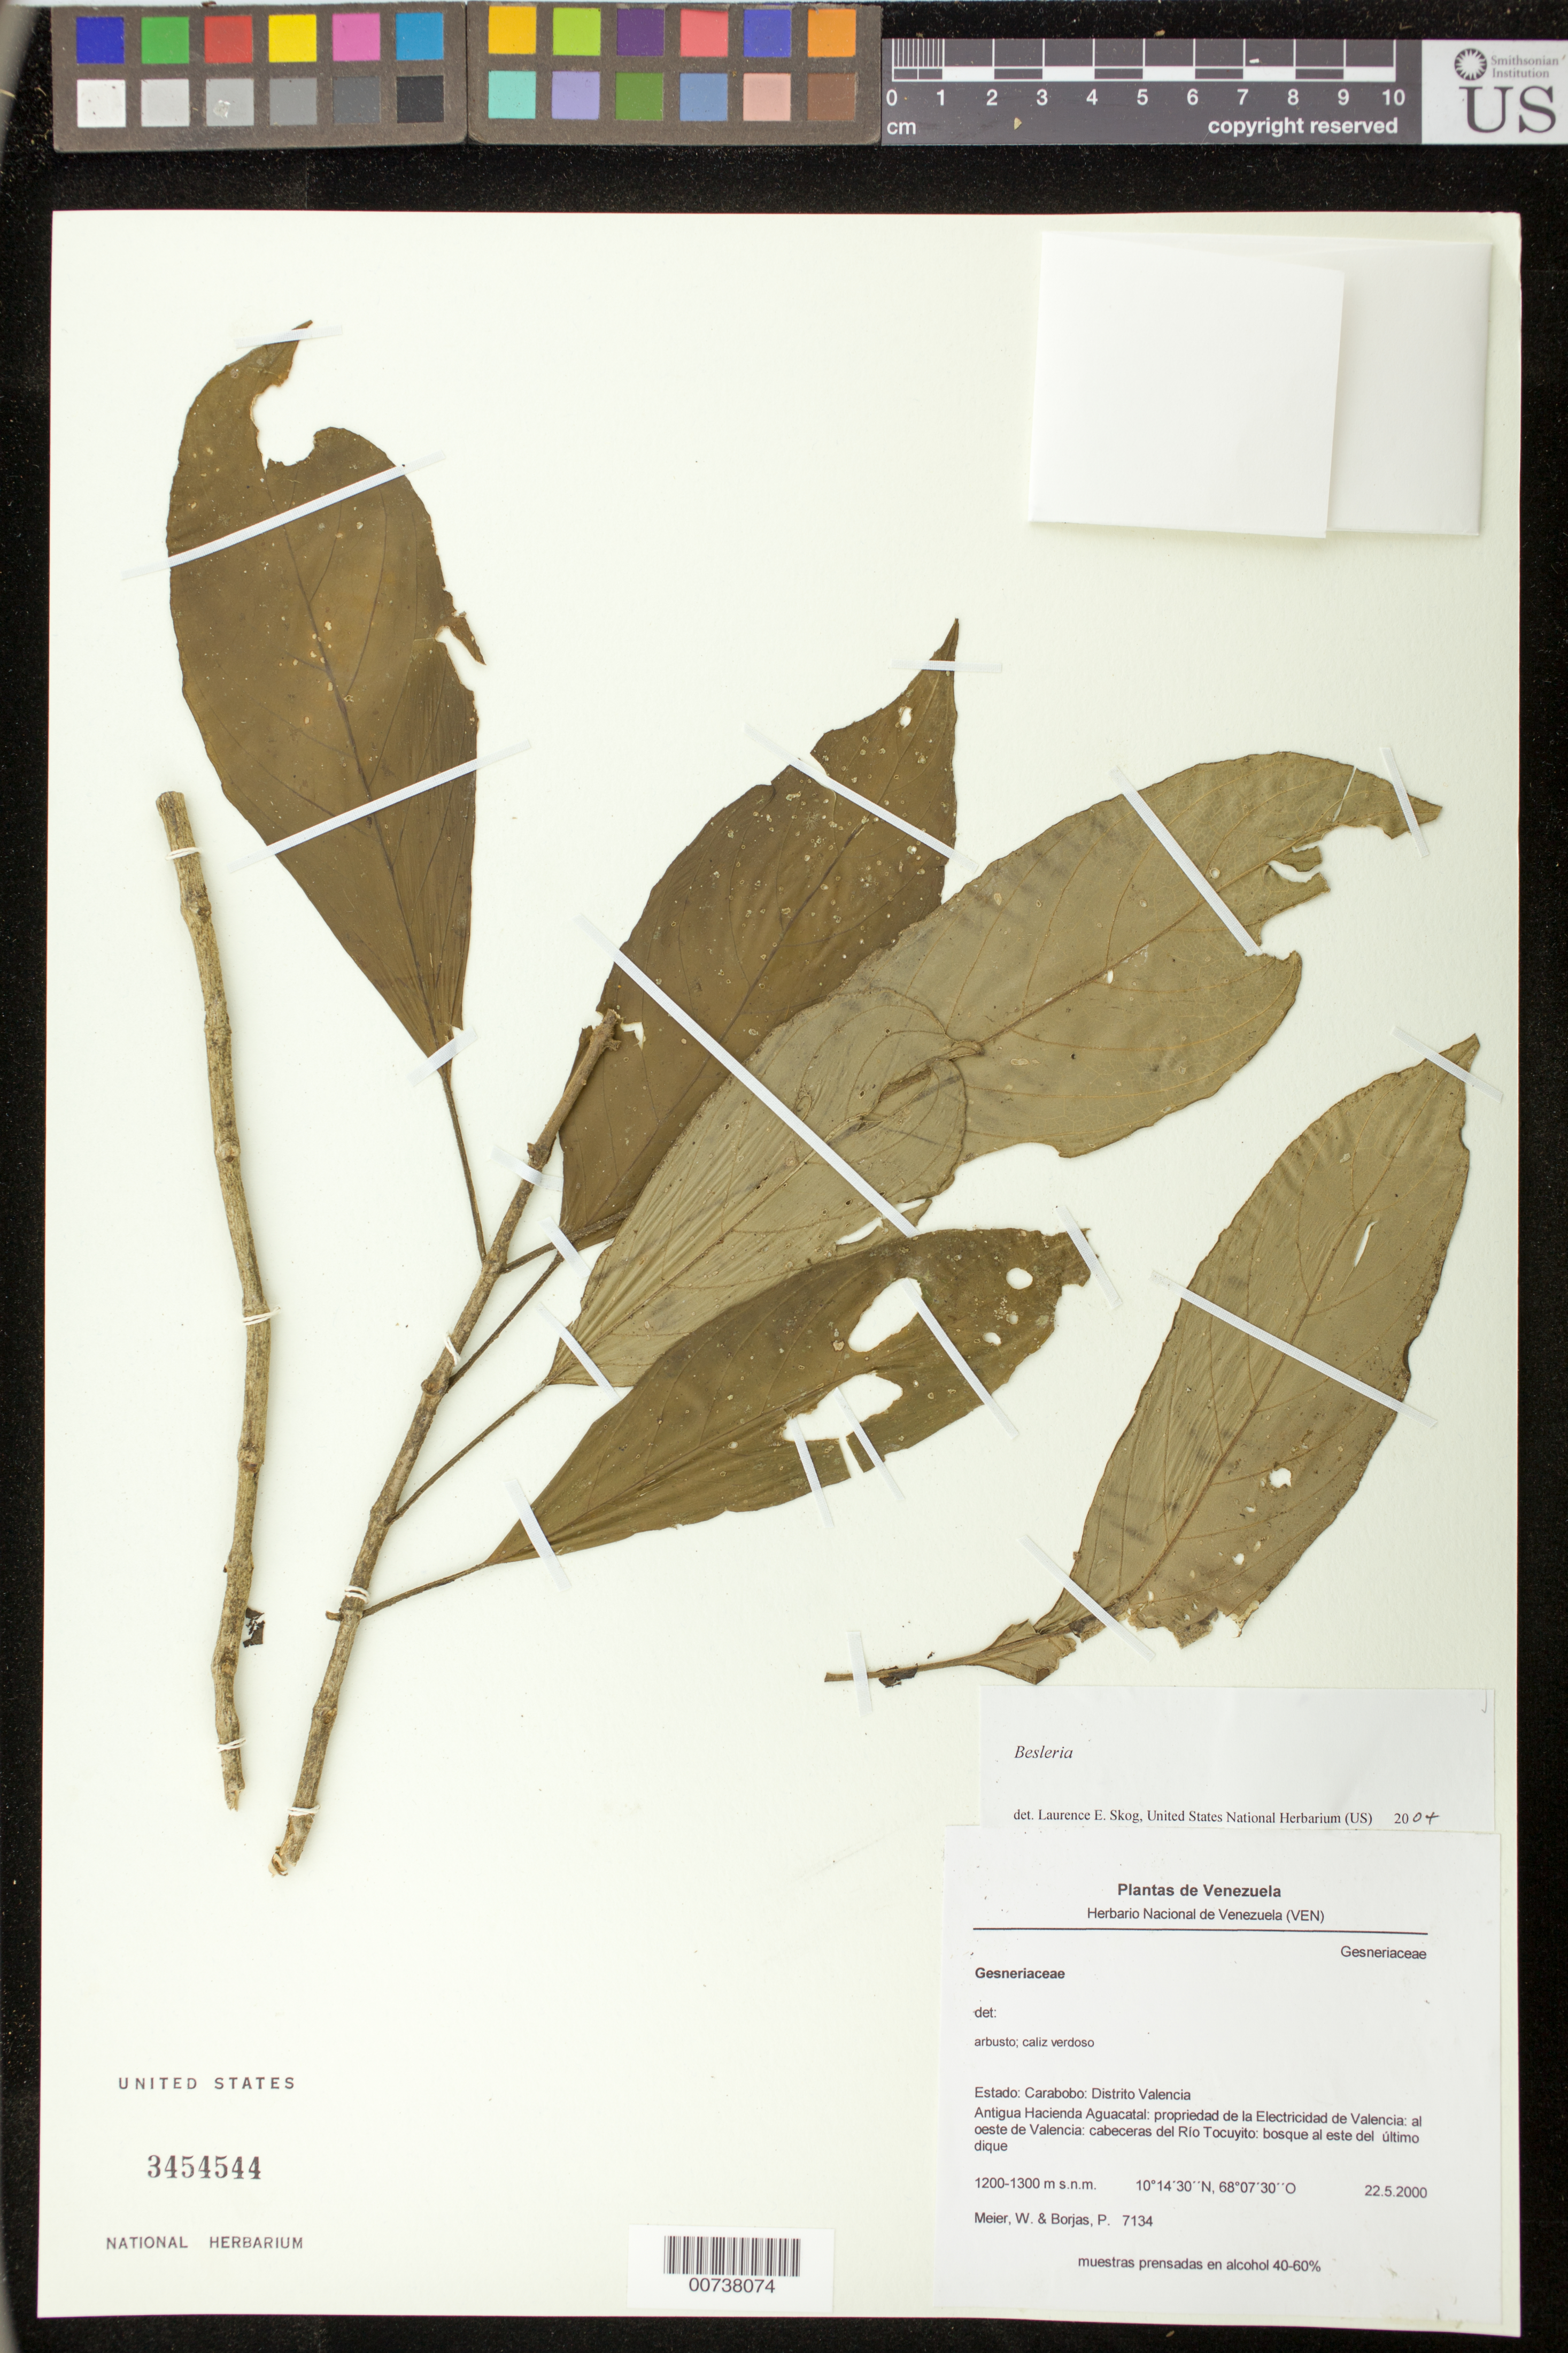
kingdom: Plantae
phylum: Tracheophyta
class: Magnoliopsida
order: Lamiales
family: Gesneriaceae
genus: Besleria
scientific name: Besleria sp.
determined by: Skog, Laurence E.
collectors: W. Meier & P. Borjas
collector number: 7134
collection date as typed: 22 May 2000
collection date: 2000-05-22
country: Venezuela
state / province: Carabobo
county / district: Valencia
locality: Distrito Valencia, Antigua Hacienda Aguacatal, propriedad de la Electricidad de Valencia, al oeste de Valencia, cabeceras del Rio Tocuyito, Bosque al este del último dique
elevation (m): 1200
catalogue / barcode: US 3454544